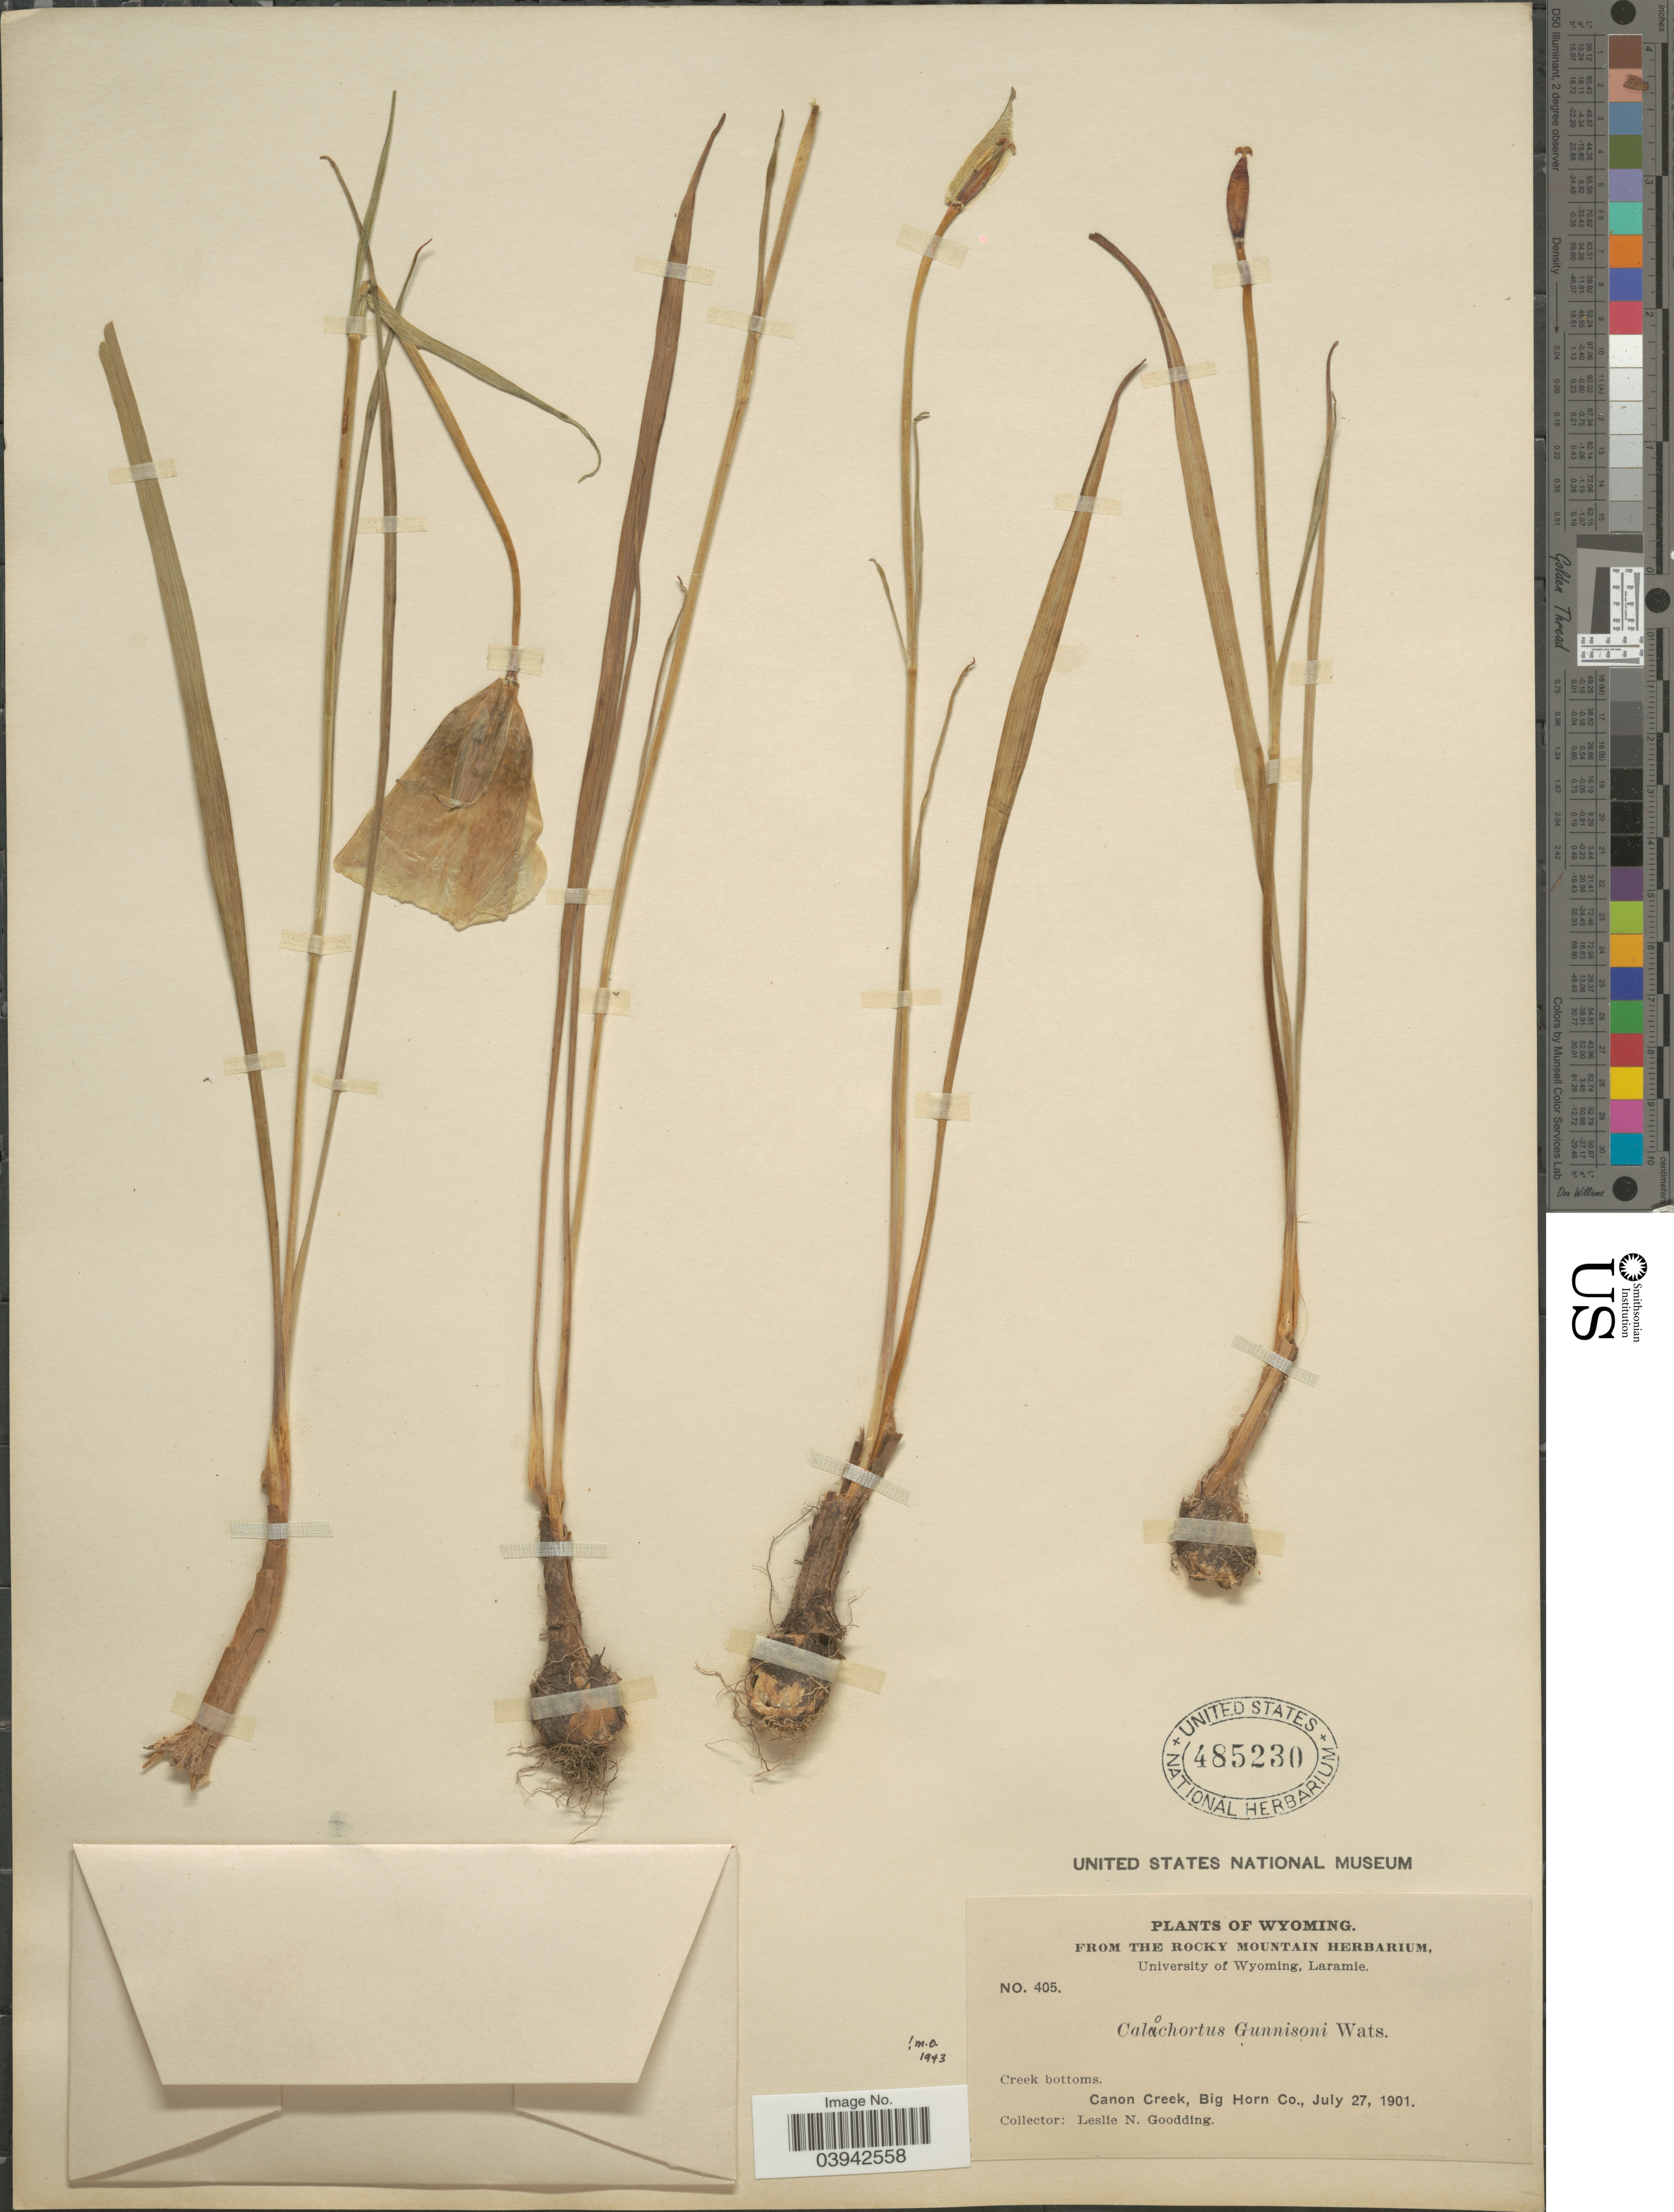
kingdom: Plantae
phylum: Tracheophyta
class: Liliopsida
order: Liliales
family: Liliaceae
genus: Calochortus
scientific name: Calochortus gunnisonii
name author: S. Watson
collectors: L. N. Goodding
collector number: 405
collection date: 1901-07-27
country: United States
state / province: Wyoming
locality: Canon Creek, Big Horn Co.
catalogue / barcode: US 485230